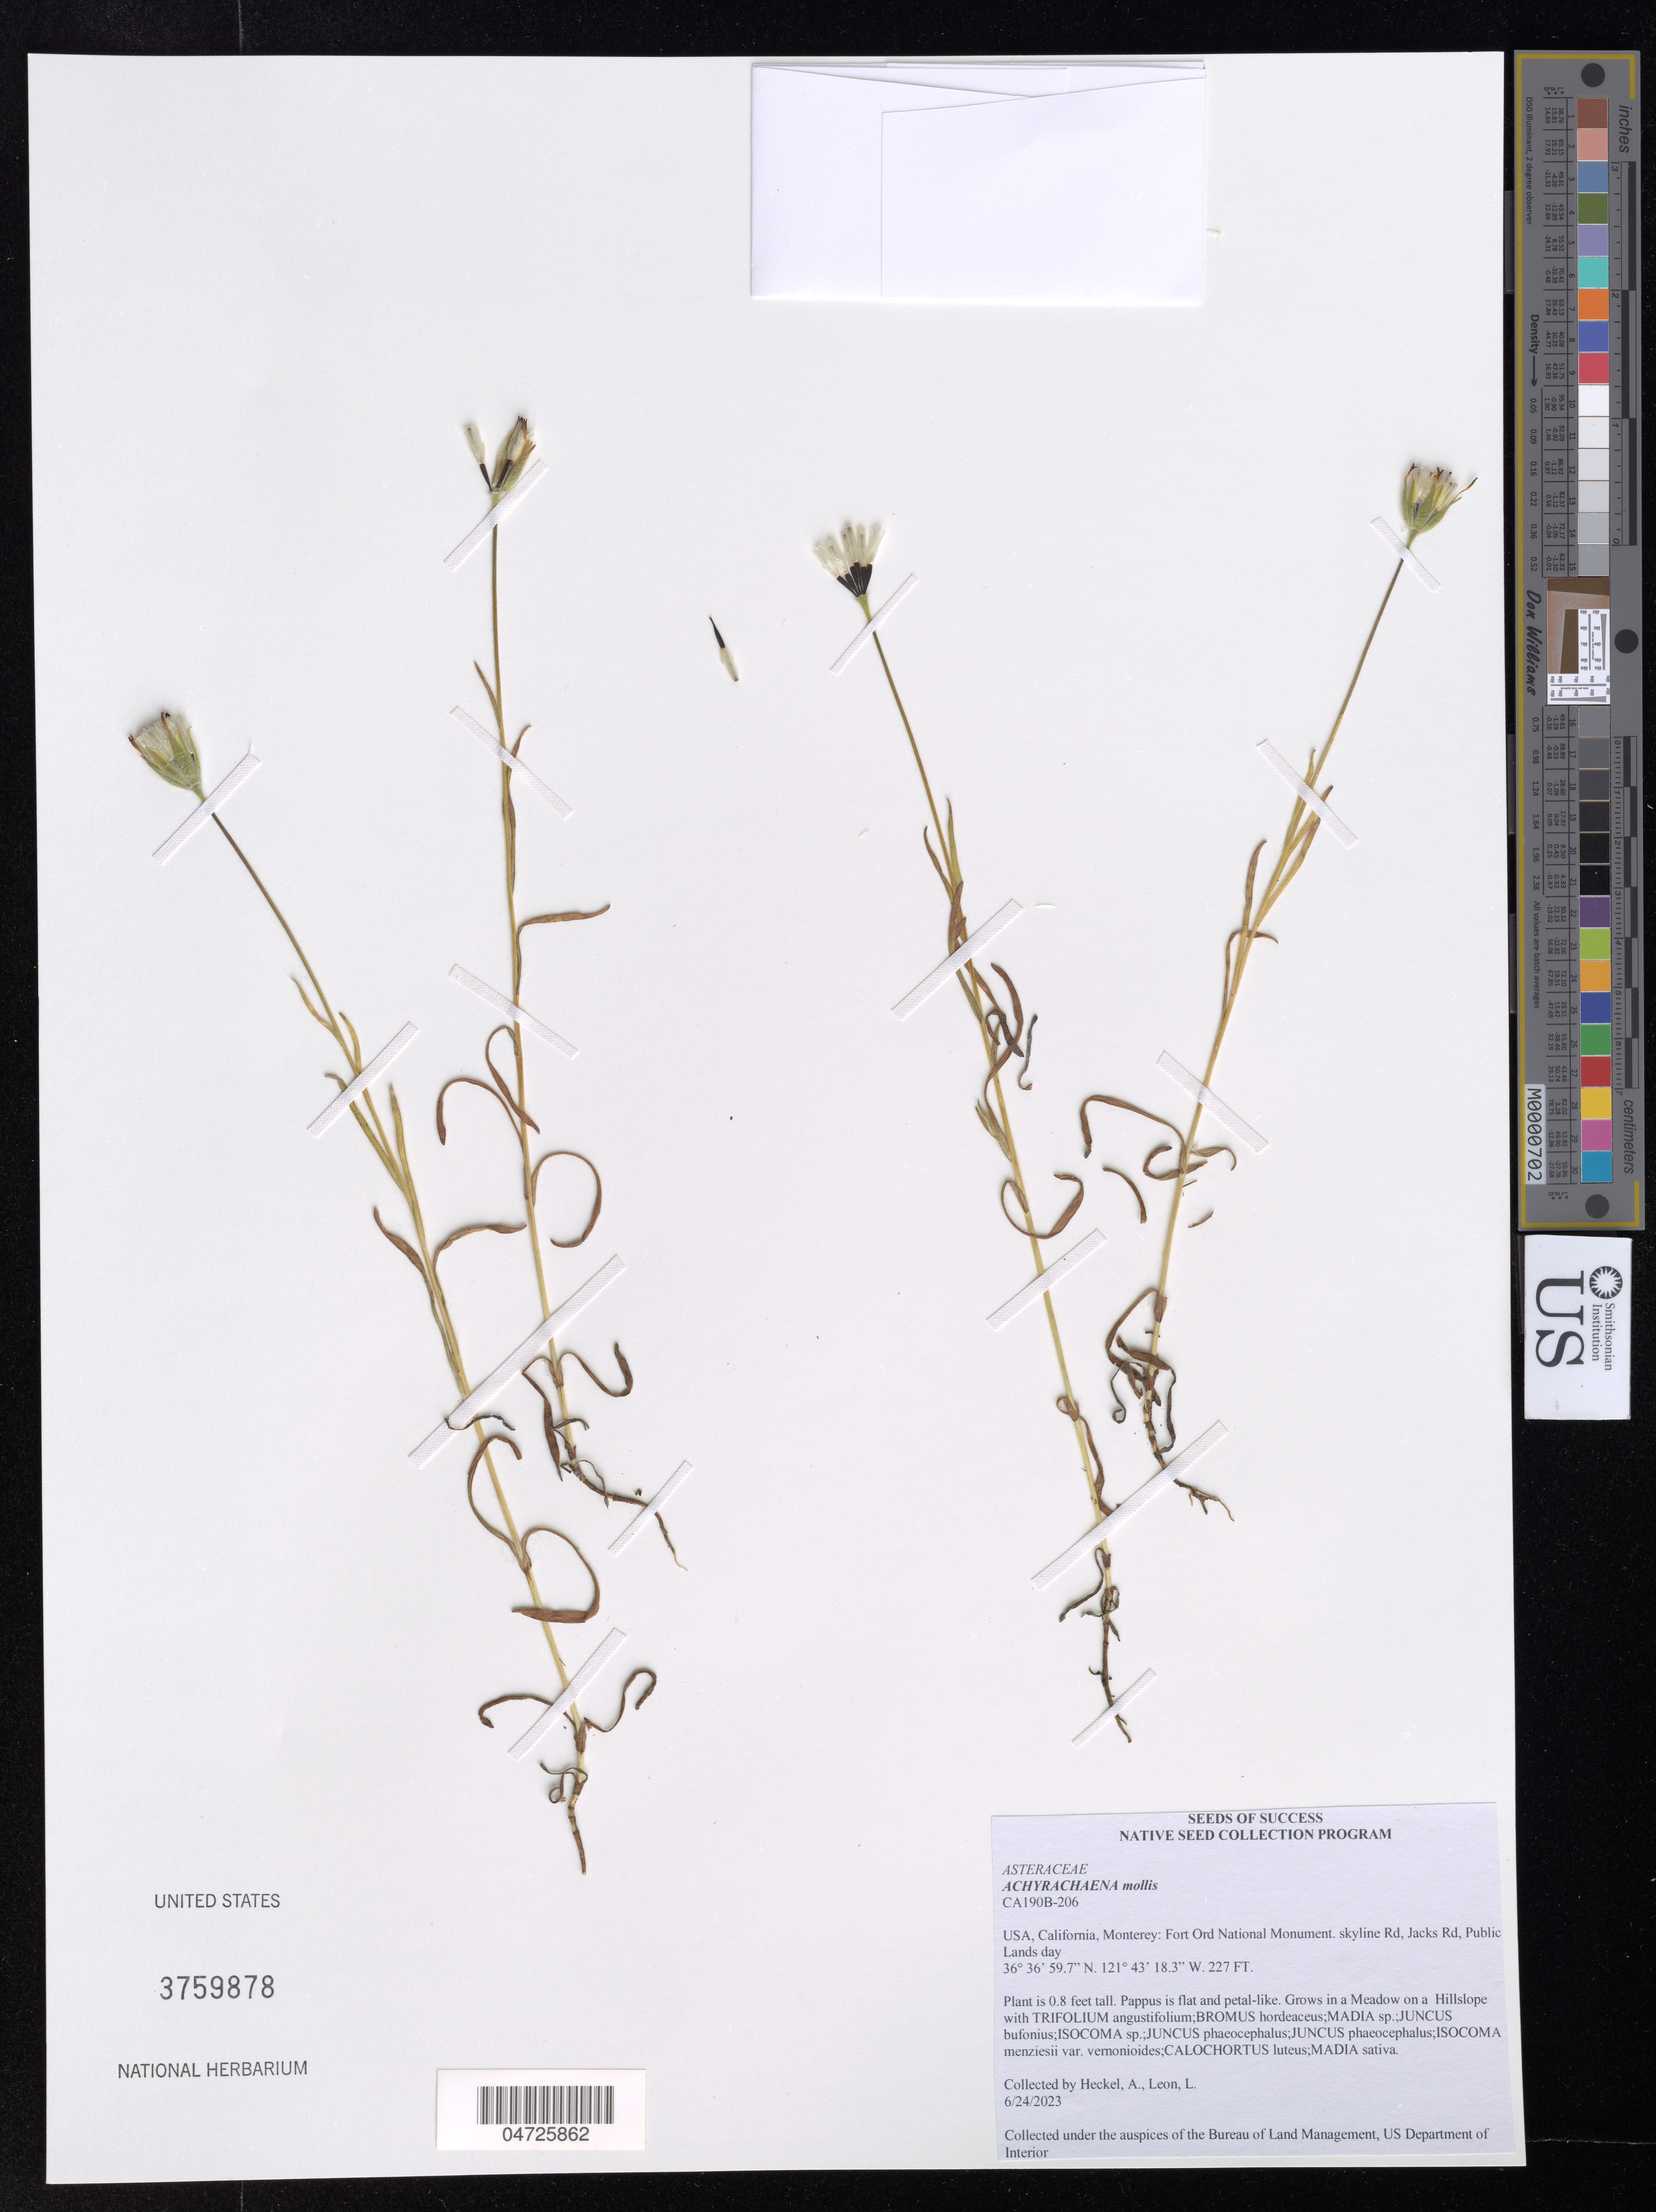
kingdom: Plantae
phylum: Tracheophyta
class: Magnoliopsida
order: Asterales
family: Asteraceae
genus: Achyrachaena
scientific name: Achyrachaena mollis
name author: Schauer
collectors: A. Heckel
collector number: CA190B-206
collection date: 2023-06-24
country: United States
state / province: California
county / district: Monterey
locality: Monterey: Fort Ord National Monument. Skyline Rd, Jacks Rd, Public Lands day.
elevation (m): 69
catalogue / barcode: US 3759878